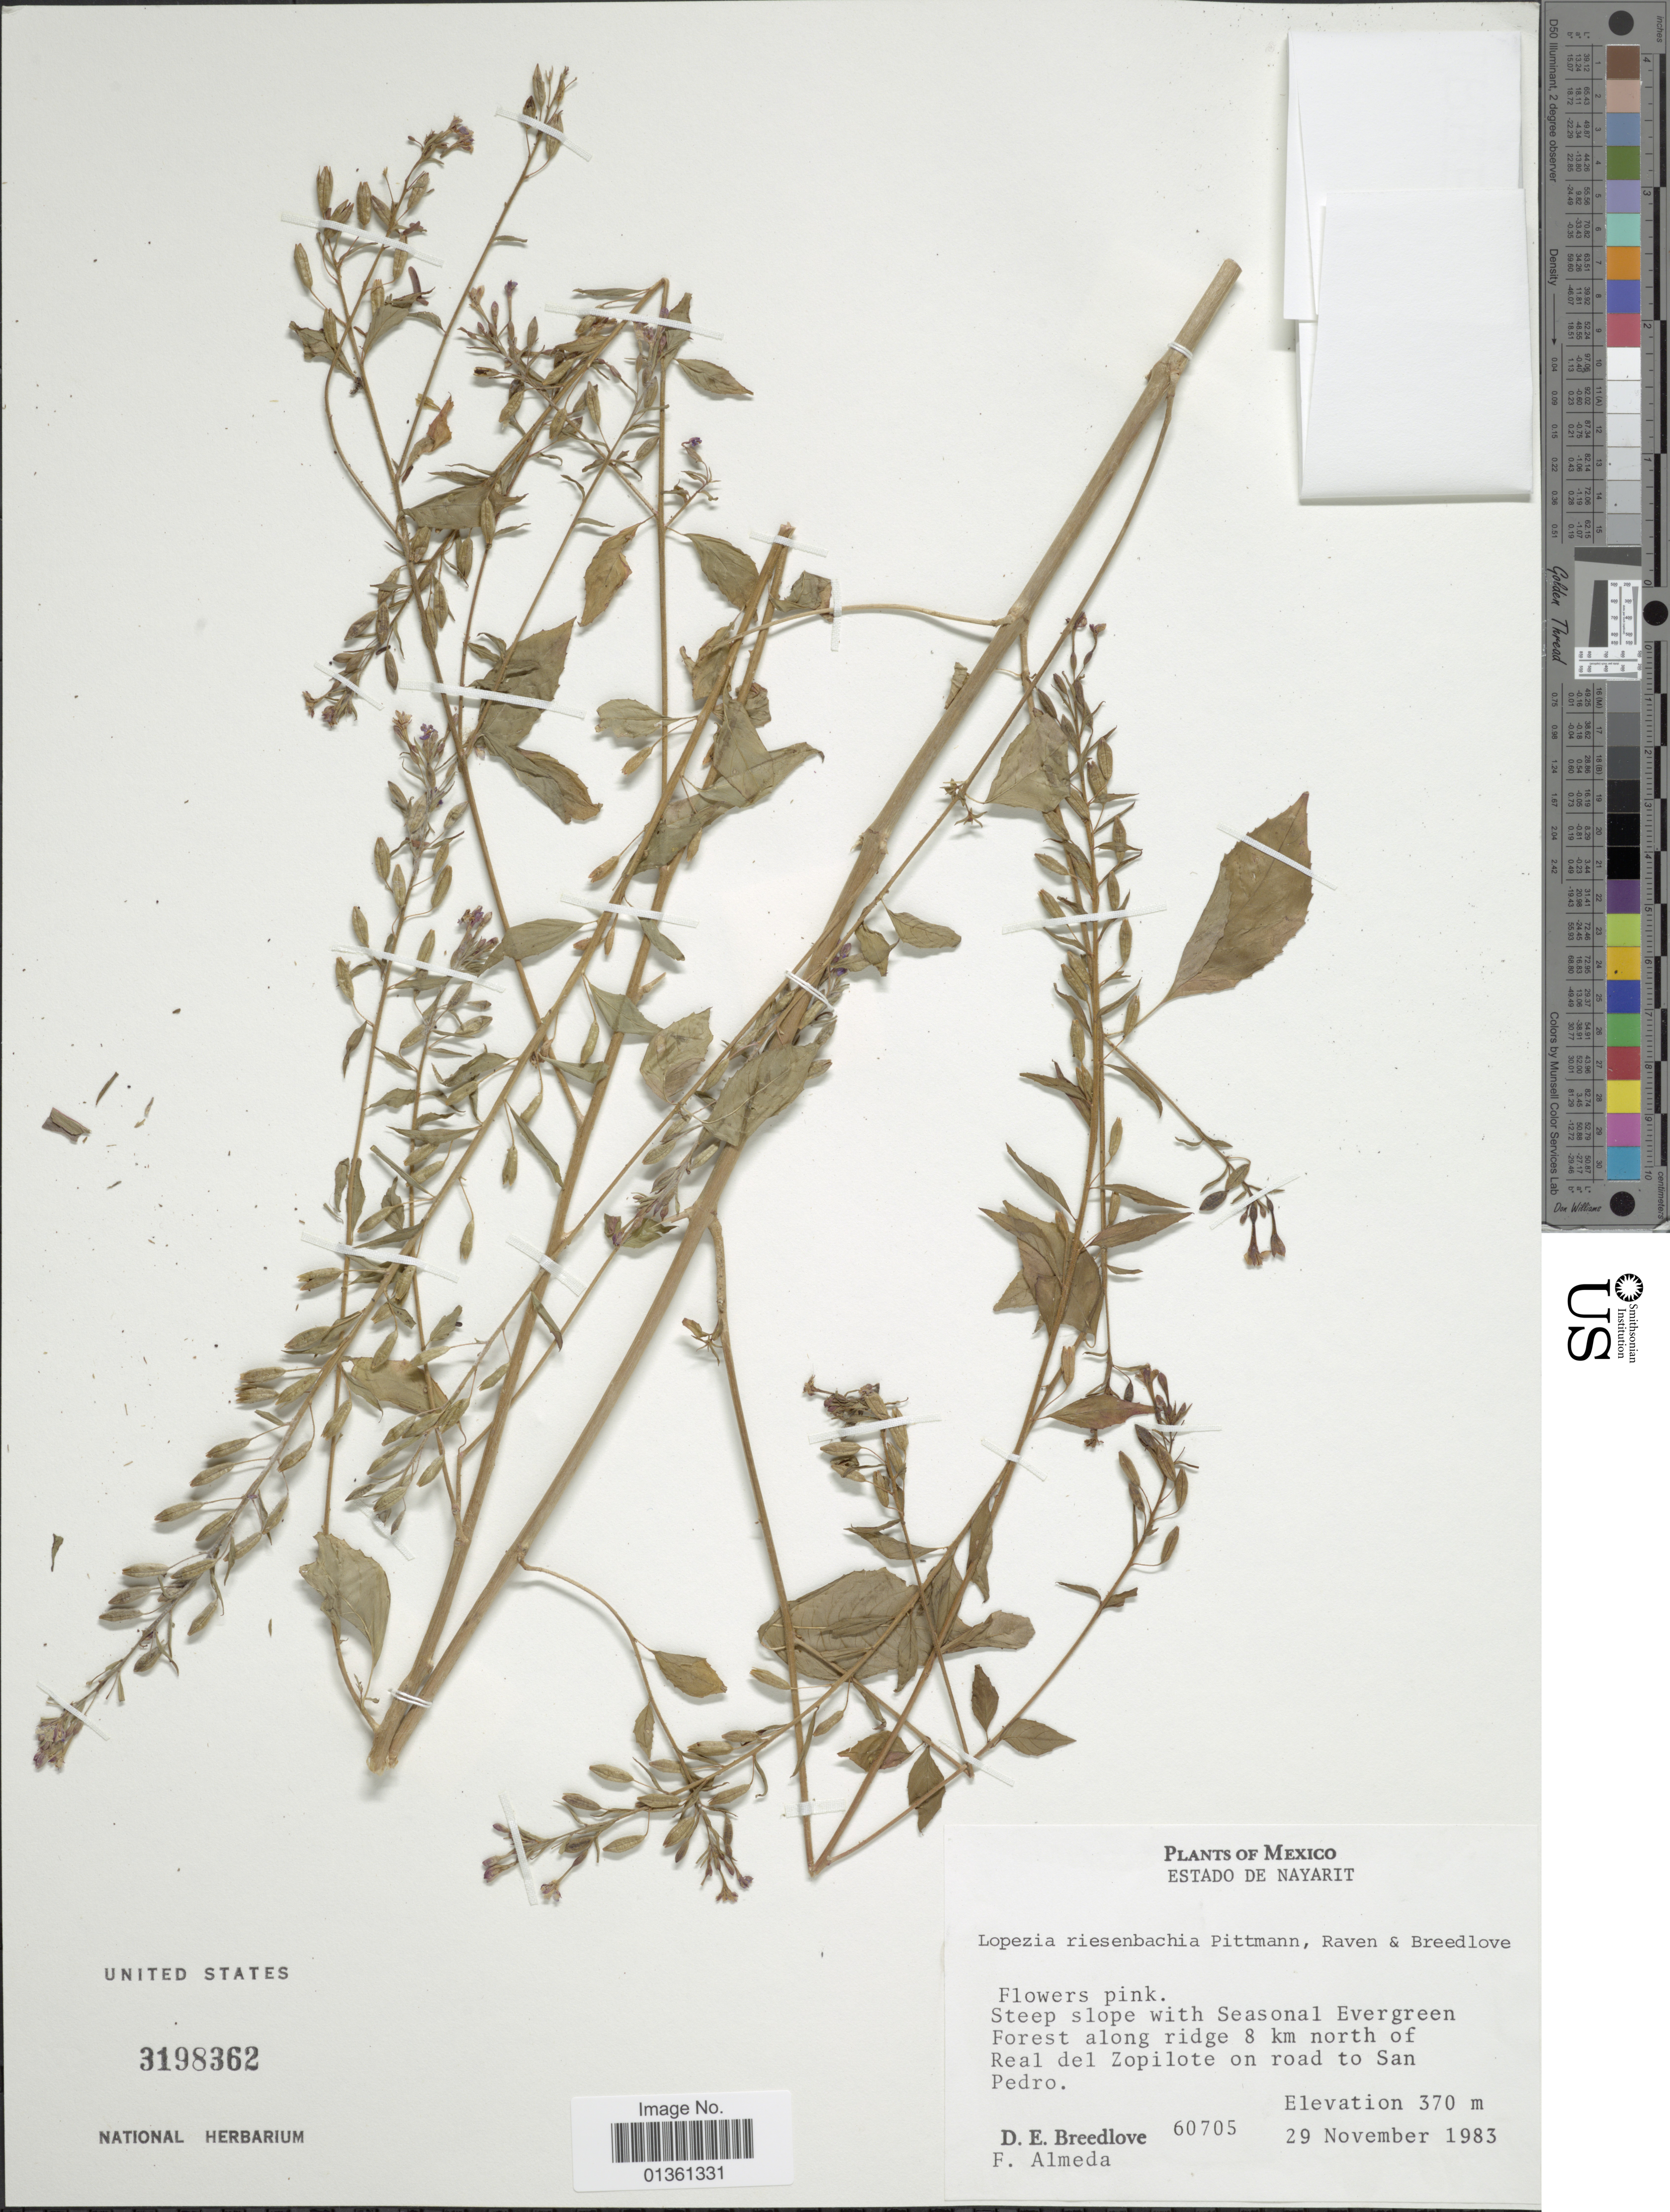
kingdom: Plantae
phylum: Tracheophyta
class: Magnoliopsida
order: Myrtales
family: Onagraceae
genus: Lopezia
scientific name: Lopezia riesenbachia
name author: Plitmann et al.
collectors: D. E. Breedlove & F. Almeda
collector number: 60705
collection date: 1983-11-29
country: Mexico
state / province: Nayarit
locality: Steep slope with Seasonal Evergreen Forest along ridge 8 km north of Real del Zopilote on road to San Pedro.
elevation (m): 370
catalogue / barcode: US 3198362